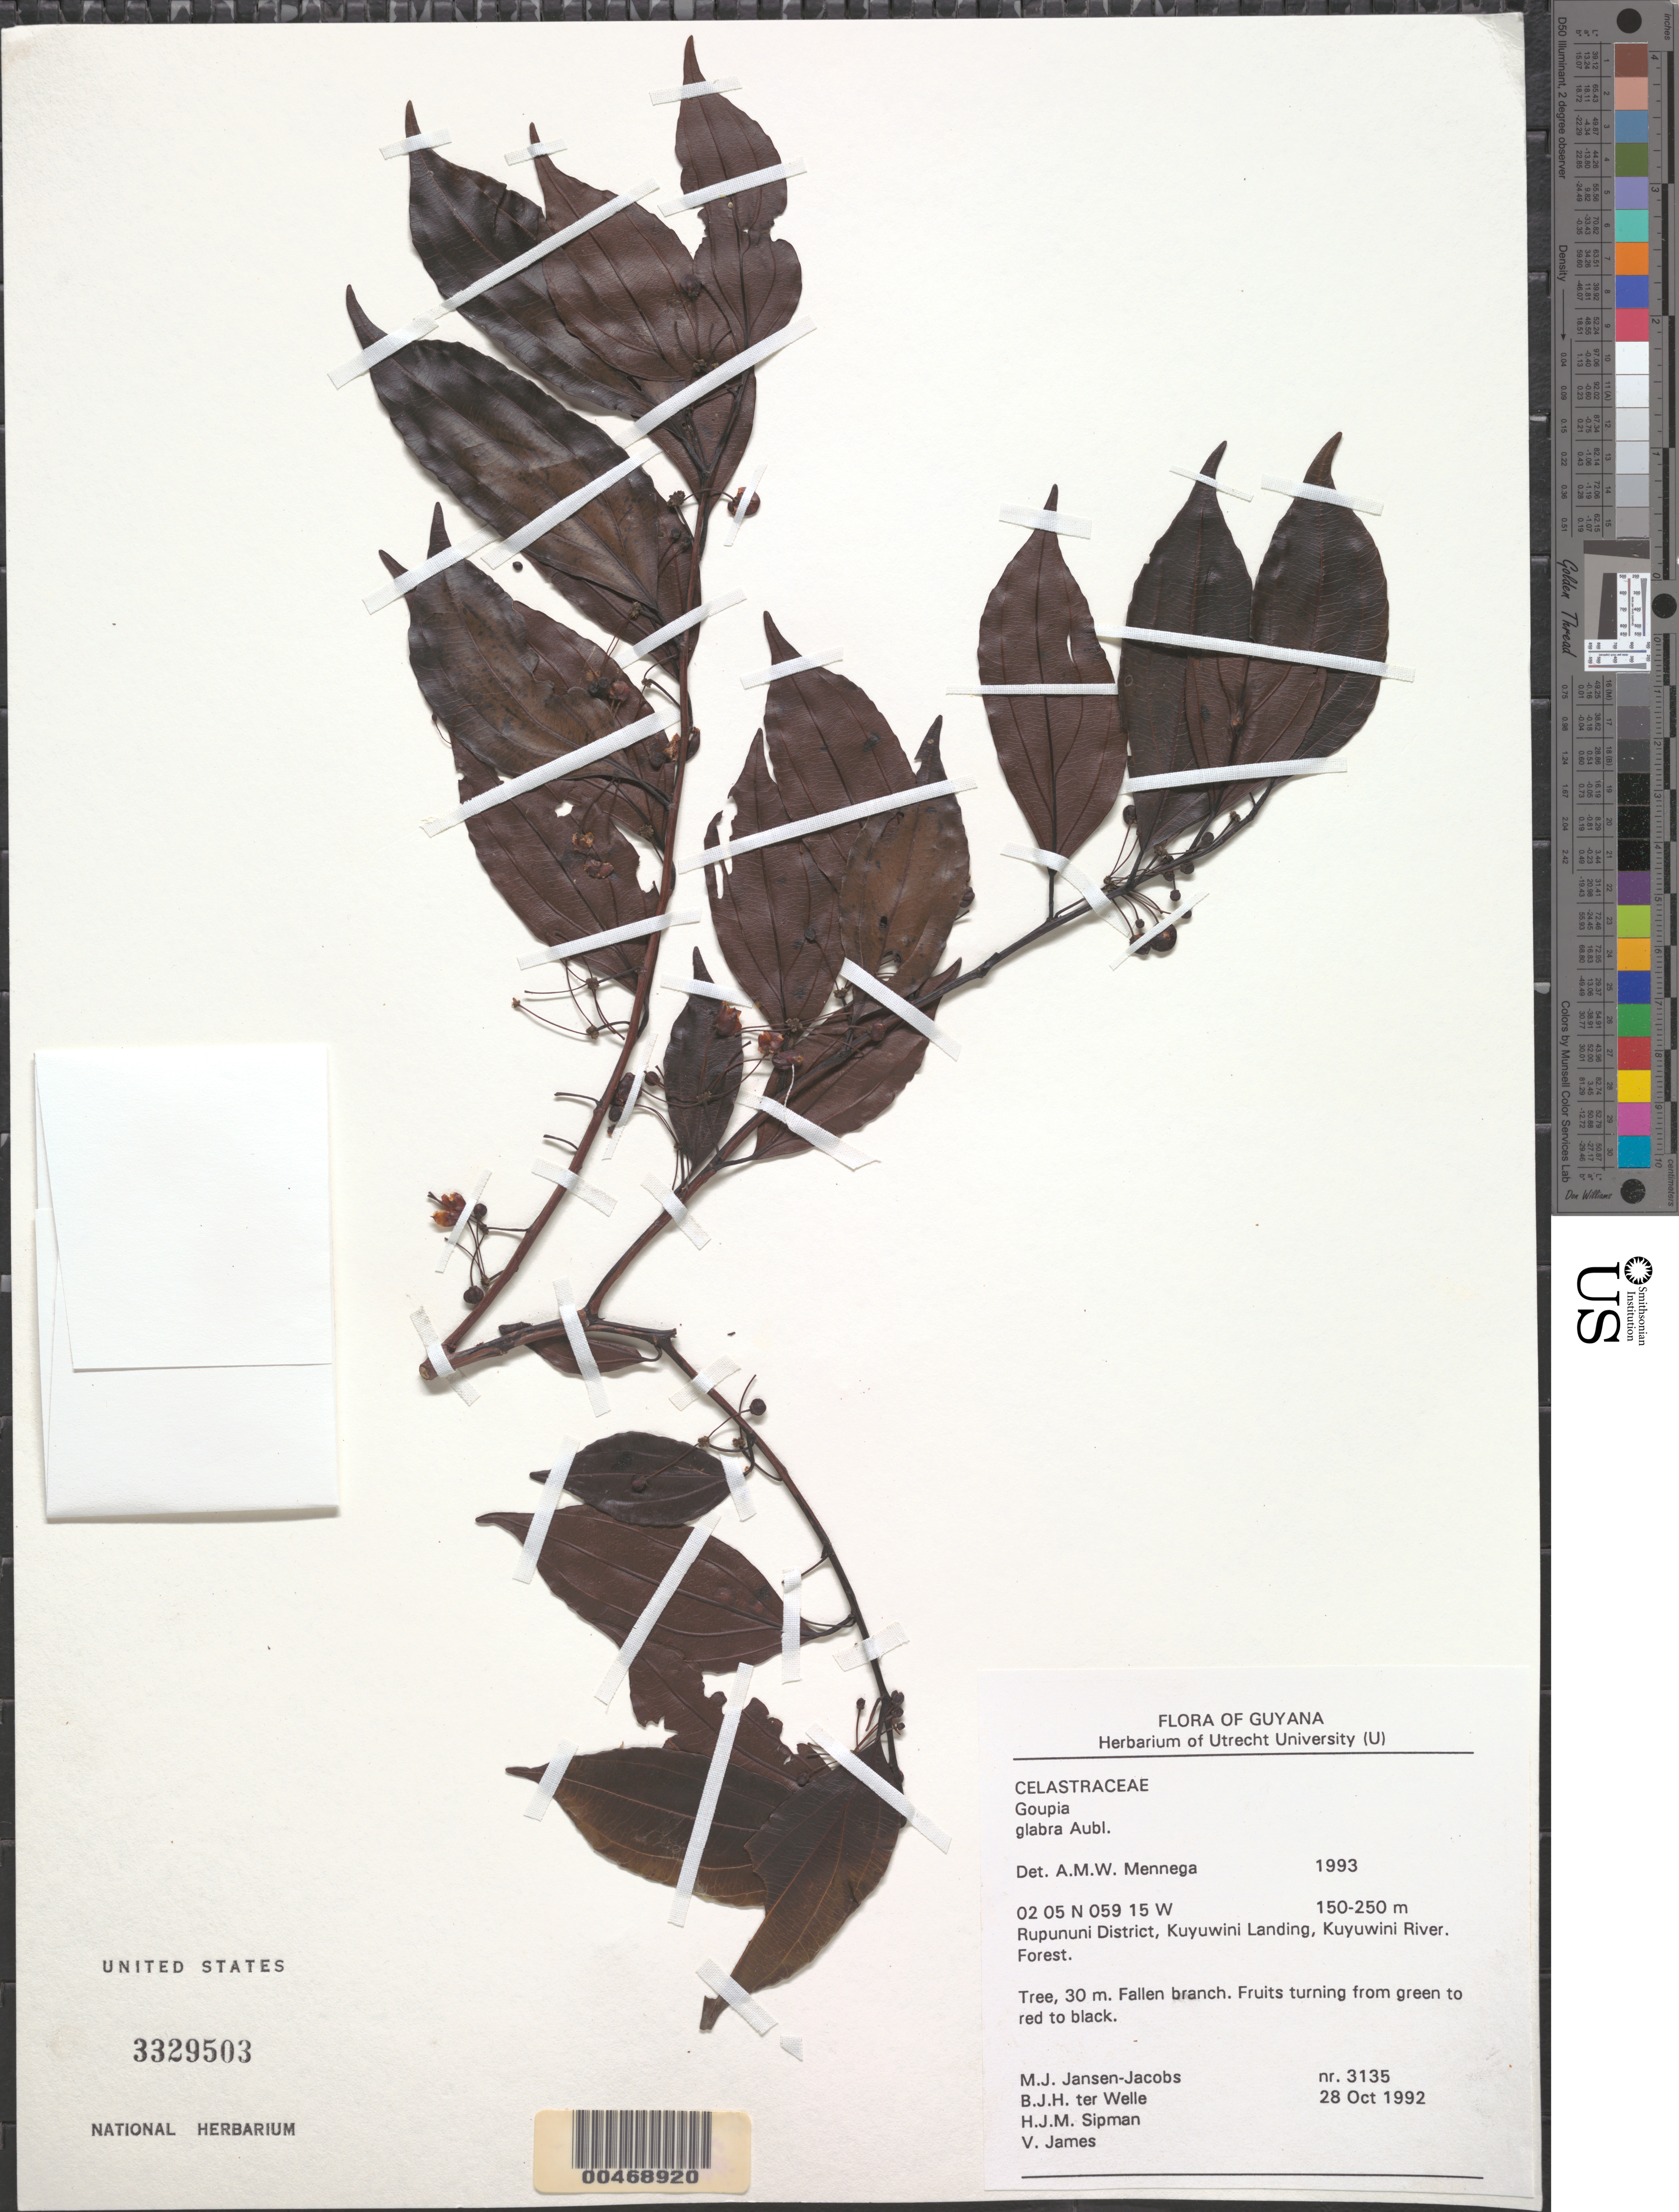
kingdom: Plantae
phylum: Tracheophyta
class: Magnoliopsida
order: Malpighiales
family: Goupiaceae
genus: Goupia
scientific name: Goupia glabra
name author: Aubl.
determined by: Mennega, A. M. W.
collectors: M. J. Jansen-Jacobs, B. Welle, H. J. M. Sipman & V. James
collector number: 3135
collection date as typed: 28-Oct-92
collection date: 1992-10-28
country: Guyana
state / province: U. Takutu-U. Essequibo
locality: Kuyuwini Landing, Kuyuwini River, Rupununi District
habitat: Forest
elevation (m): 150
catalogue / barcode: US 3329503